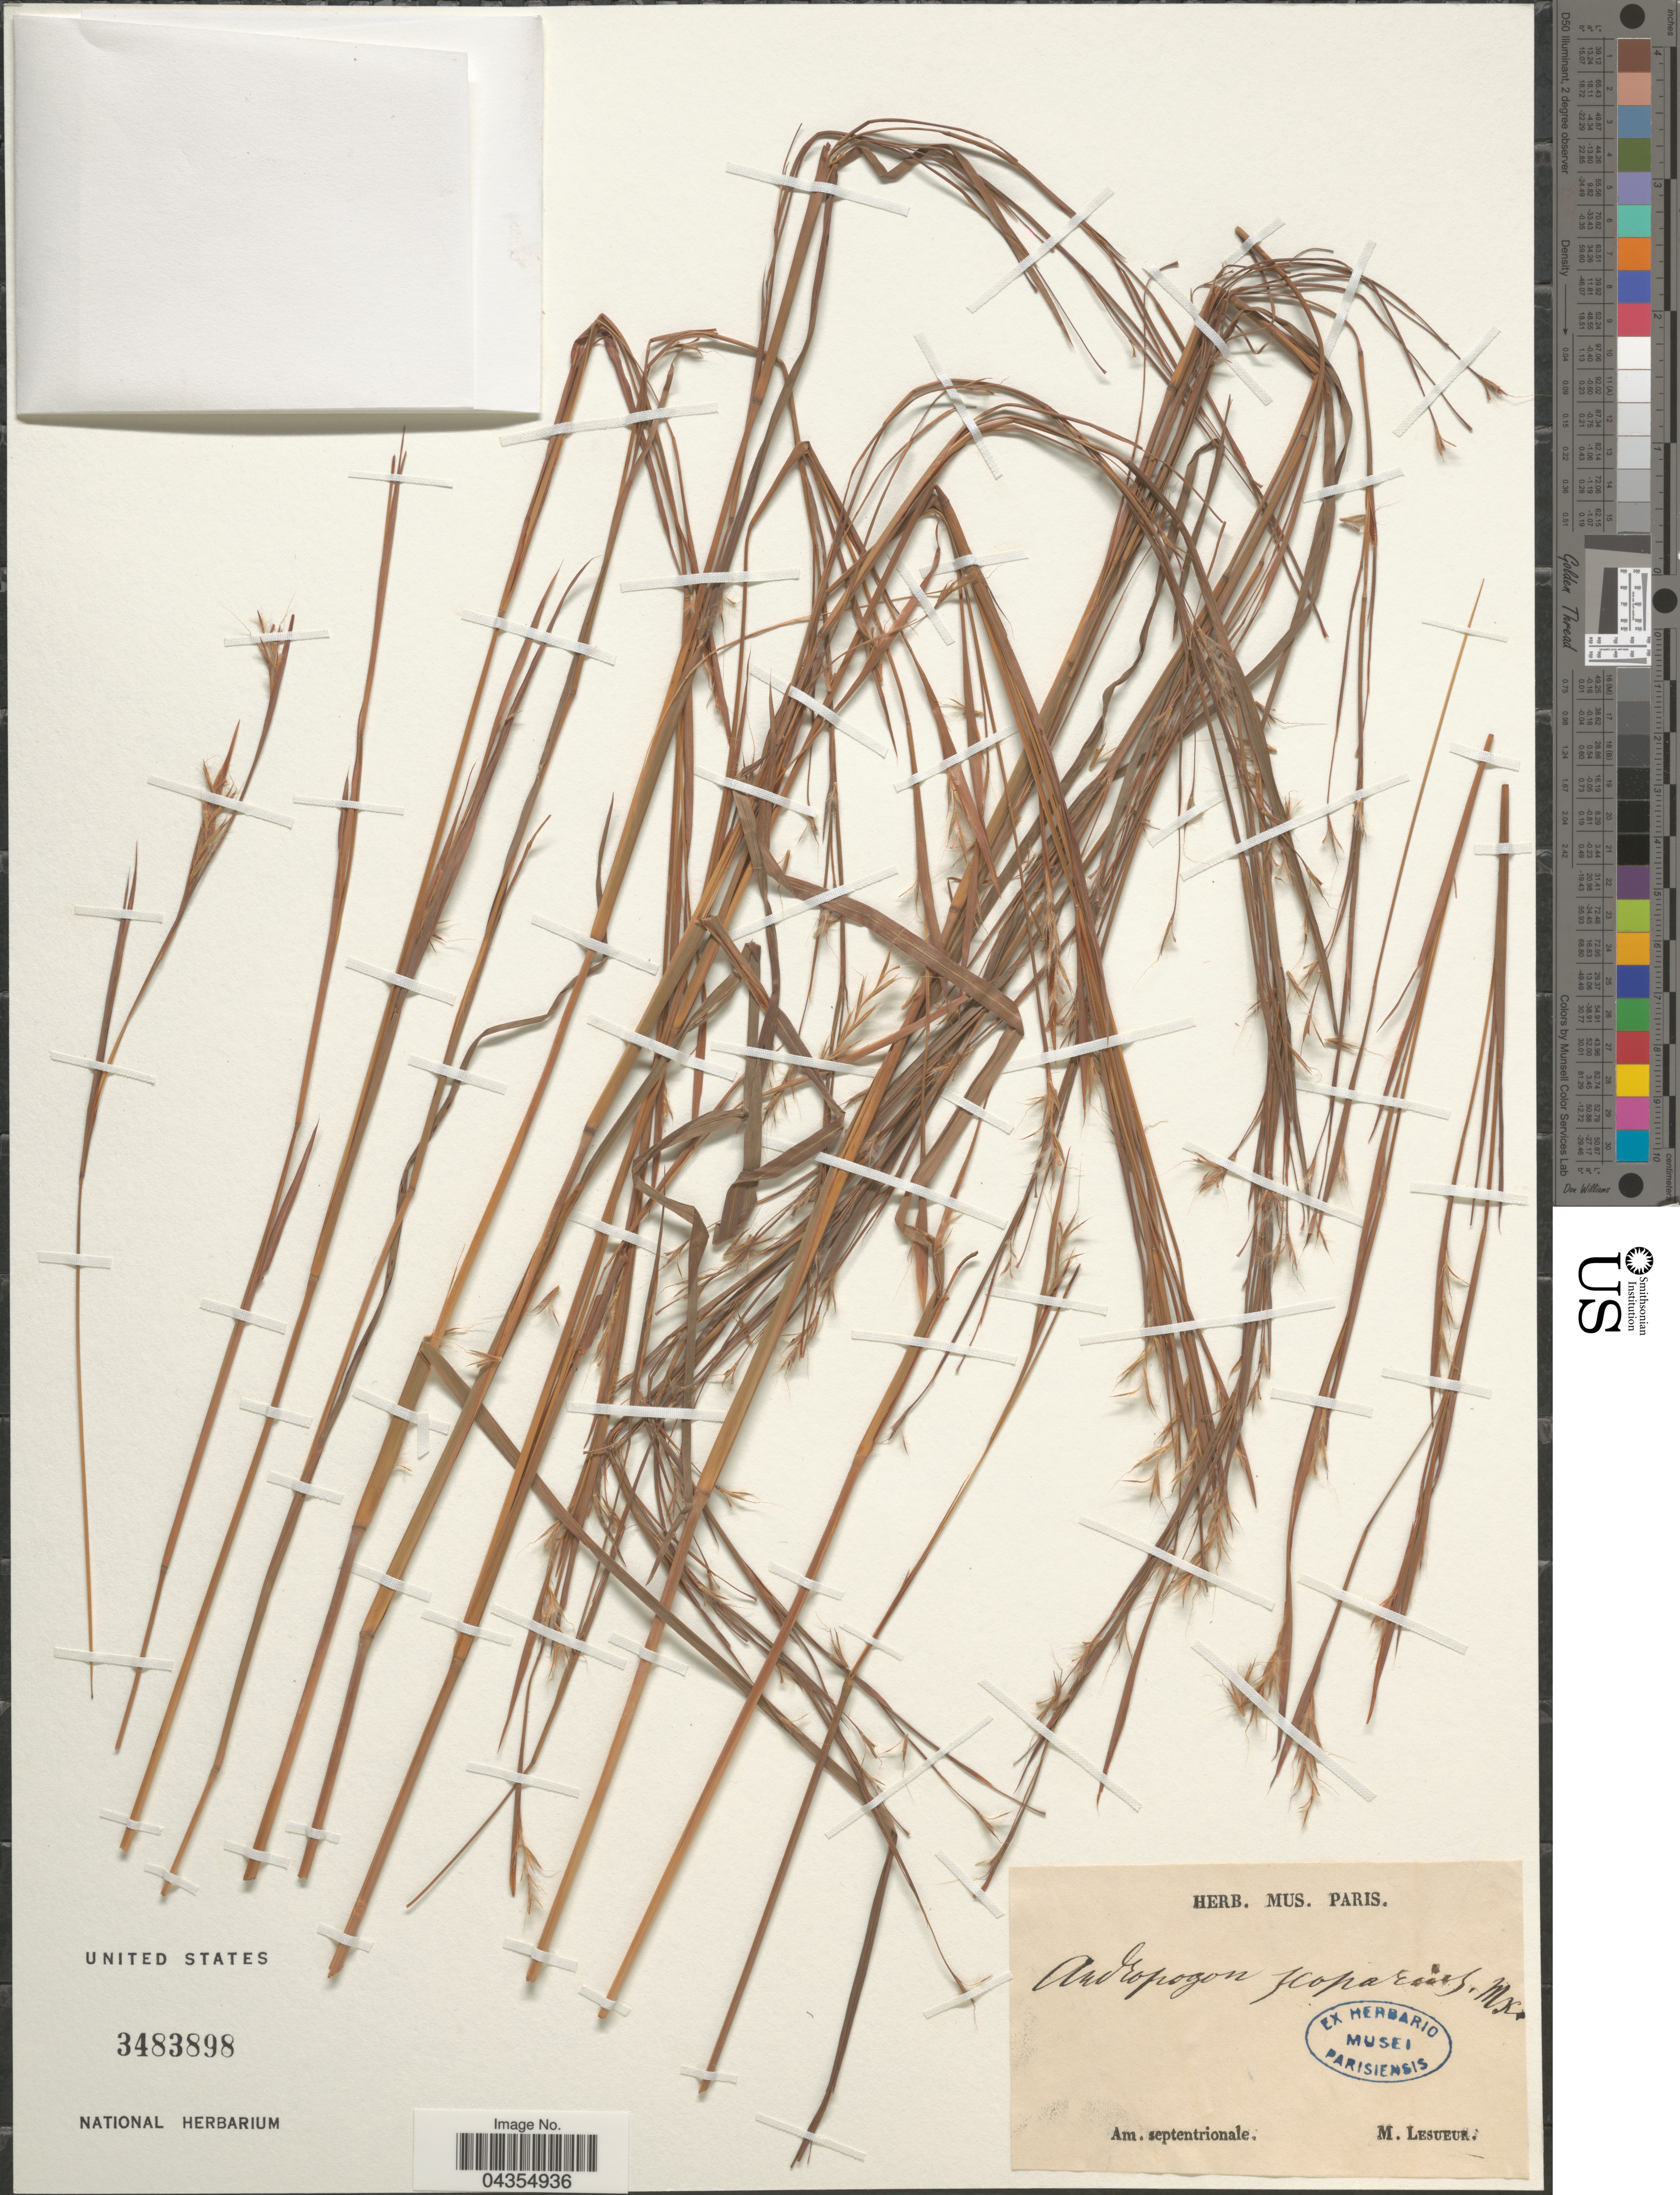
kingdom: Plantae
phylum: Tracheophyta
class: Liliopsida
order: Poales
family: Poaceae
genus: Schizachyrium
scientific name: Schizachyrium sanguineum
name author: (Retz.) Alston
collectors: M. Lesueur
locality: Am. septentrionale.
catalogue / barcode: US 3483898